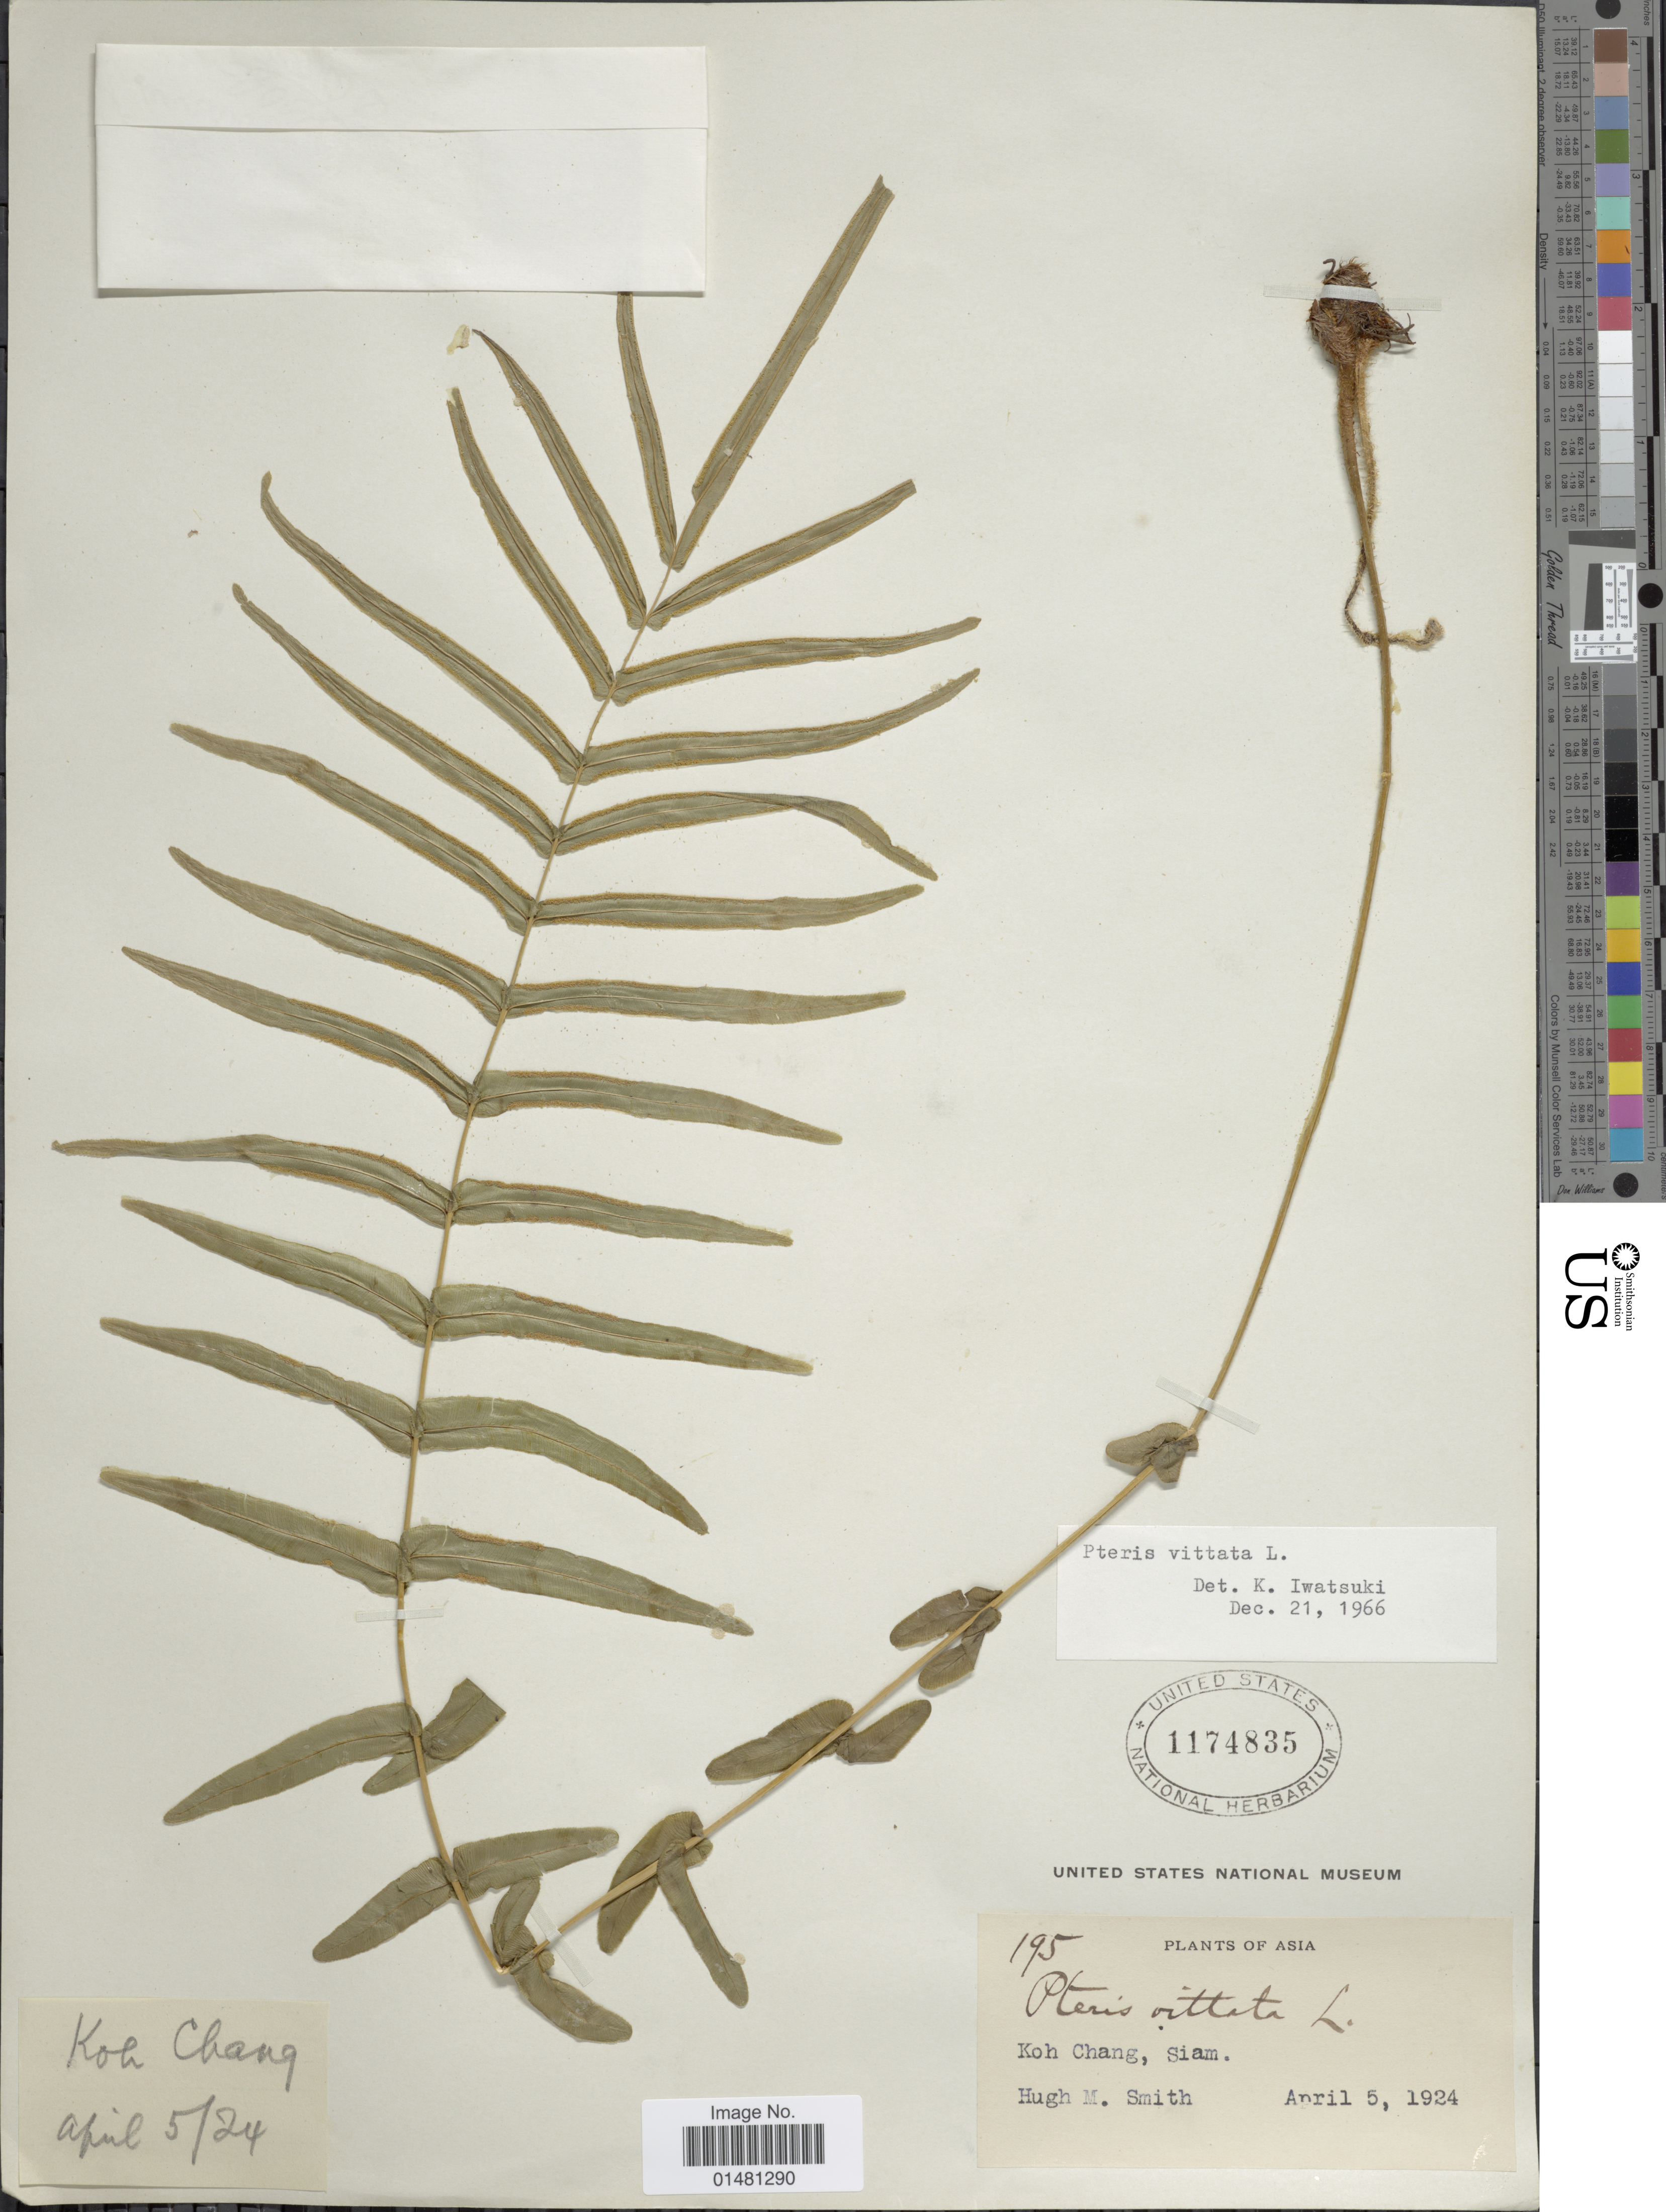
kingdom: Plantae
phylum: Tracheophyta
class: Polypodiopsida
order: Polypodiales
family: Pteridaceae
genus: Pteris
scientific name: Pteris vittata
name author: L.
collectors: H. M. Smith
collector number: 195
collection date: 1924-04-05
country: Thailand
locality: Asia, Koh Chang,Siam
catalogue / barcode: US 1174835